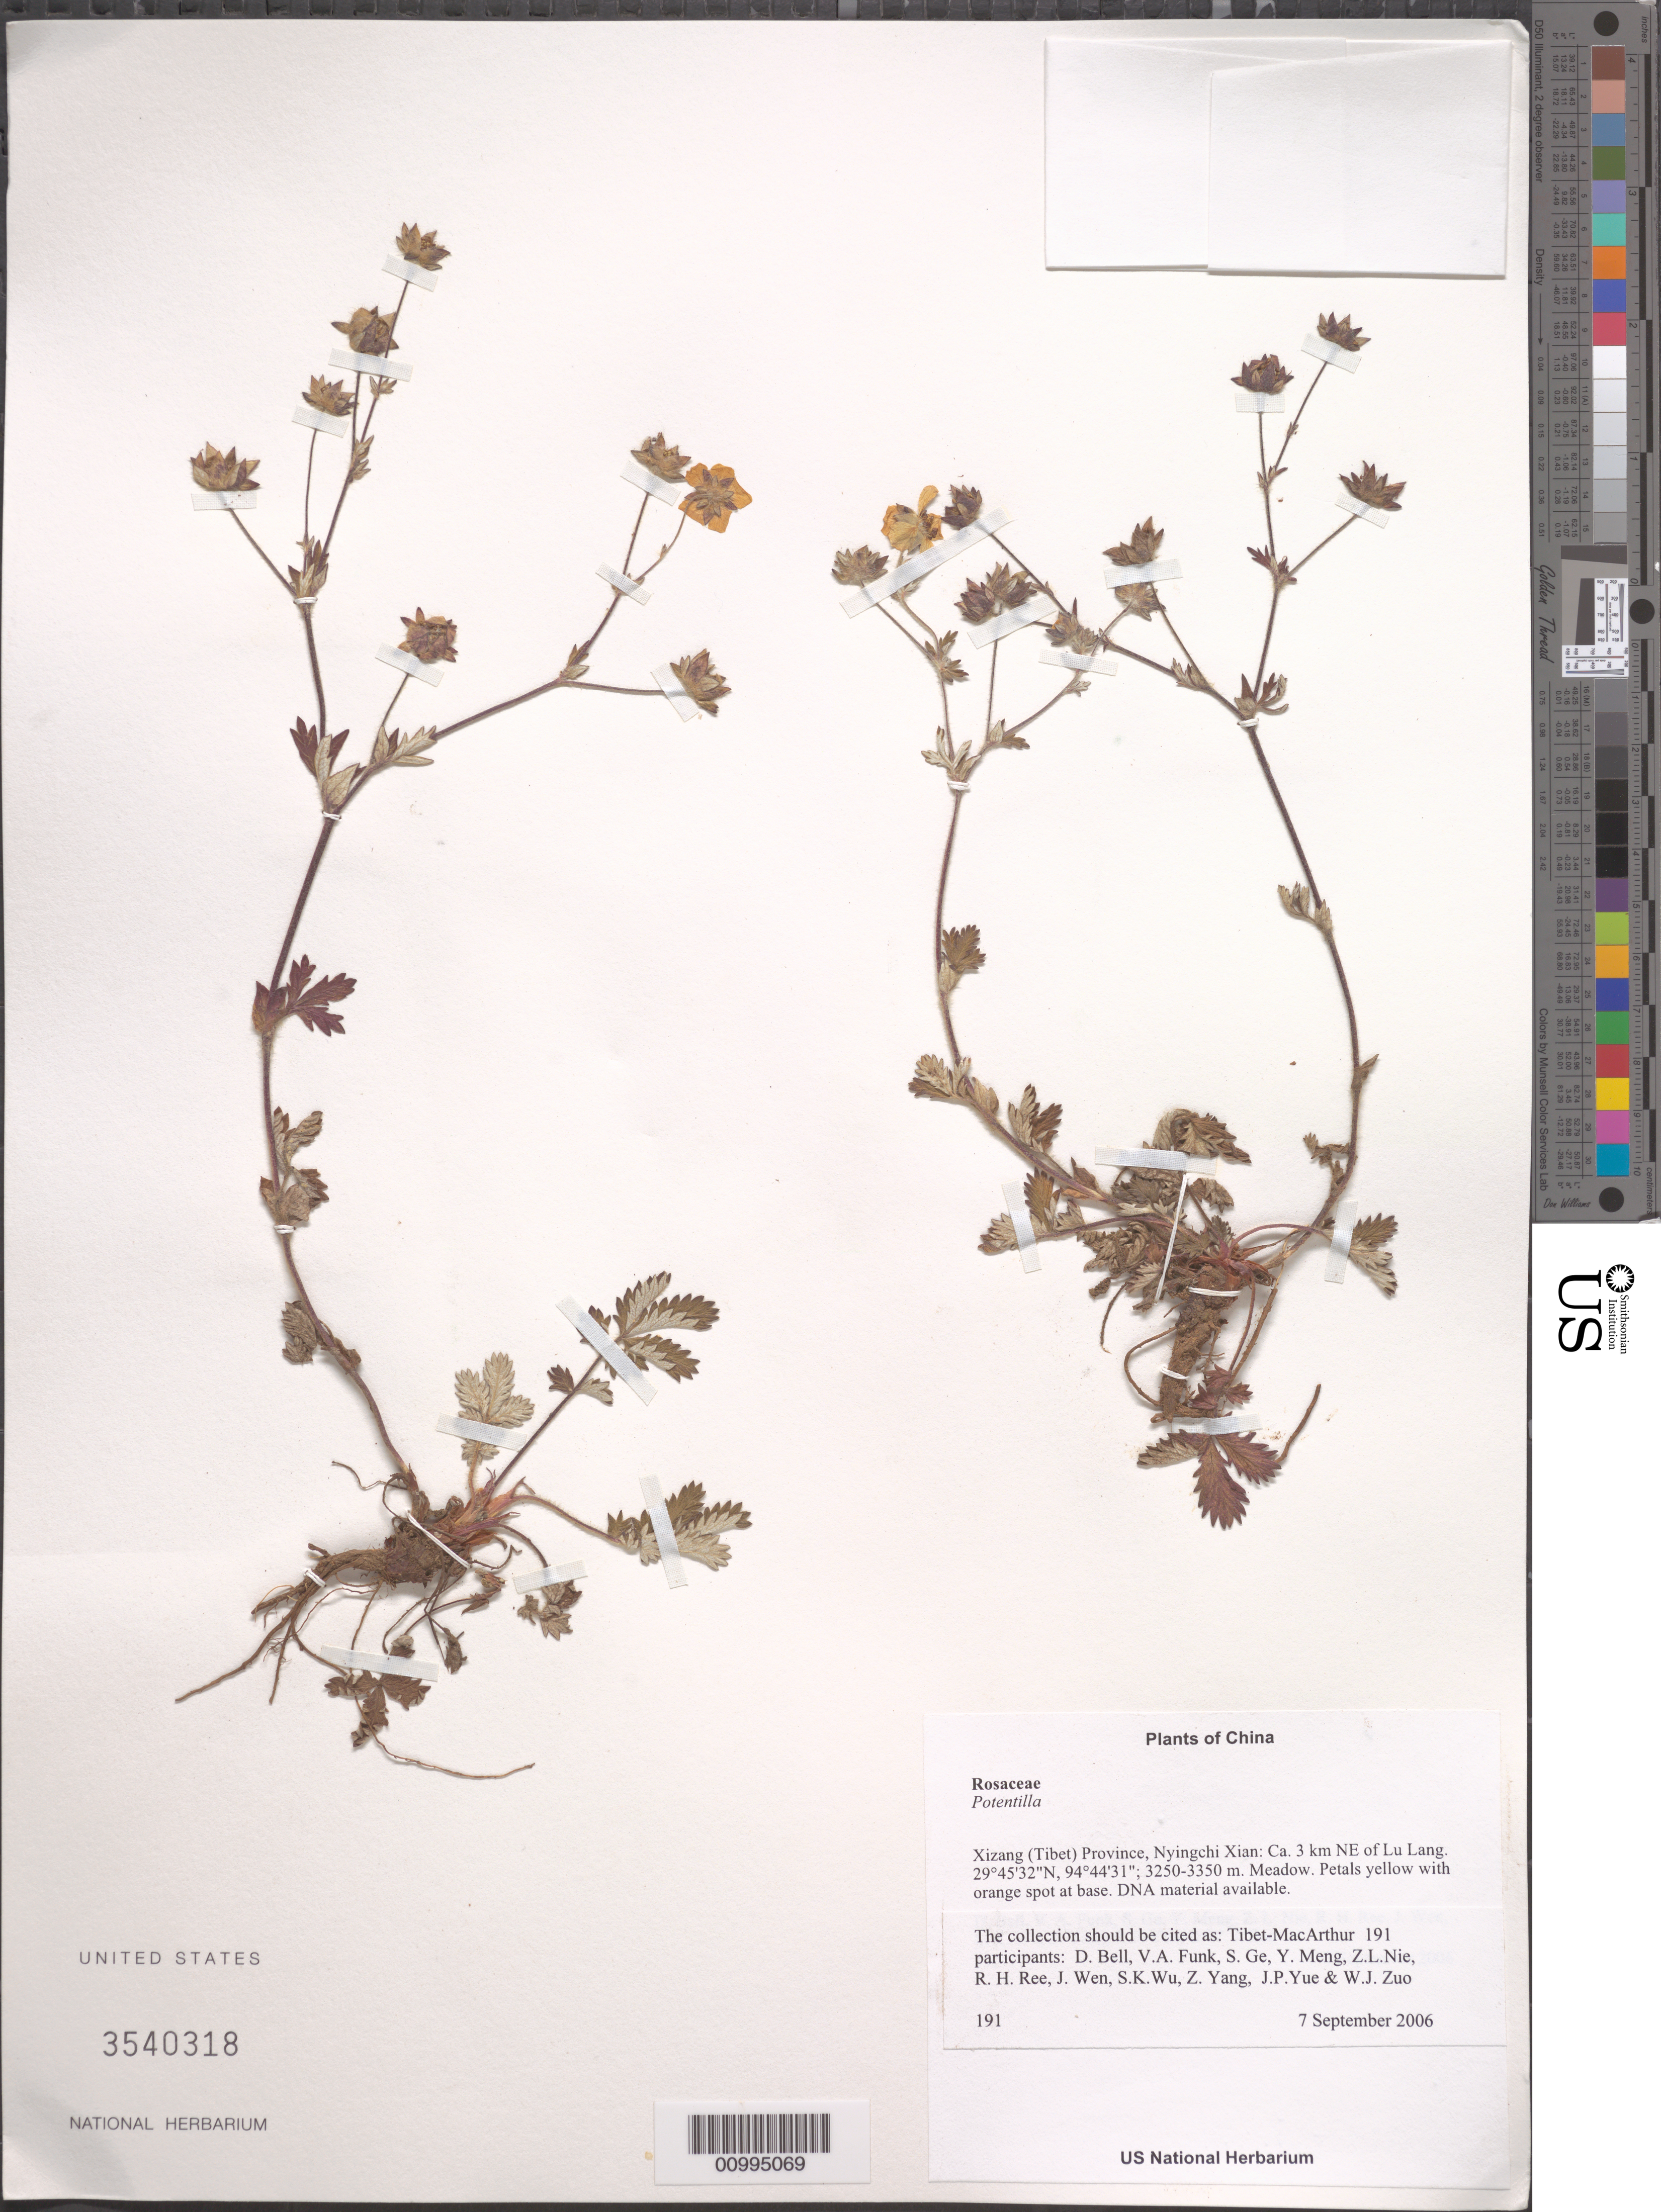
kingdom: Plantae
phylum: Tracheophyta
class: Magnoliopsida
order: Rosales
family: Rosaceae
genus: Potentilla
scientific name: Potentilla sp.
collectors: Tibet-MacArthur, D. A. Bell, V. Funk, S. Ge, Y. Meng, Z. Nie, R. Ree, J. Wen, S. K. Wu, Z. Yang, J. Yue & W. Zuo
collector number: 191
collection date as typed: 07 Sep 2006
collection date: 2006-09-07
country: China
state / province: Xizang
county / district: Nyingchi Xian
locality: Ca. 3 km NE of Lu Lang.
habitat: Mixed broadleaved (Quercus, Betula) and coniferous (Picea) forest and adjacent wet meadows. Meadow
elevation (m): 3250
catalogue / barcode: US 3540318